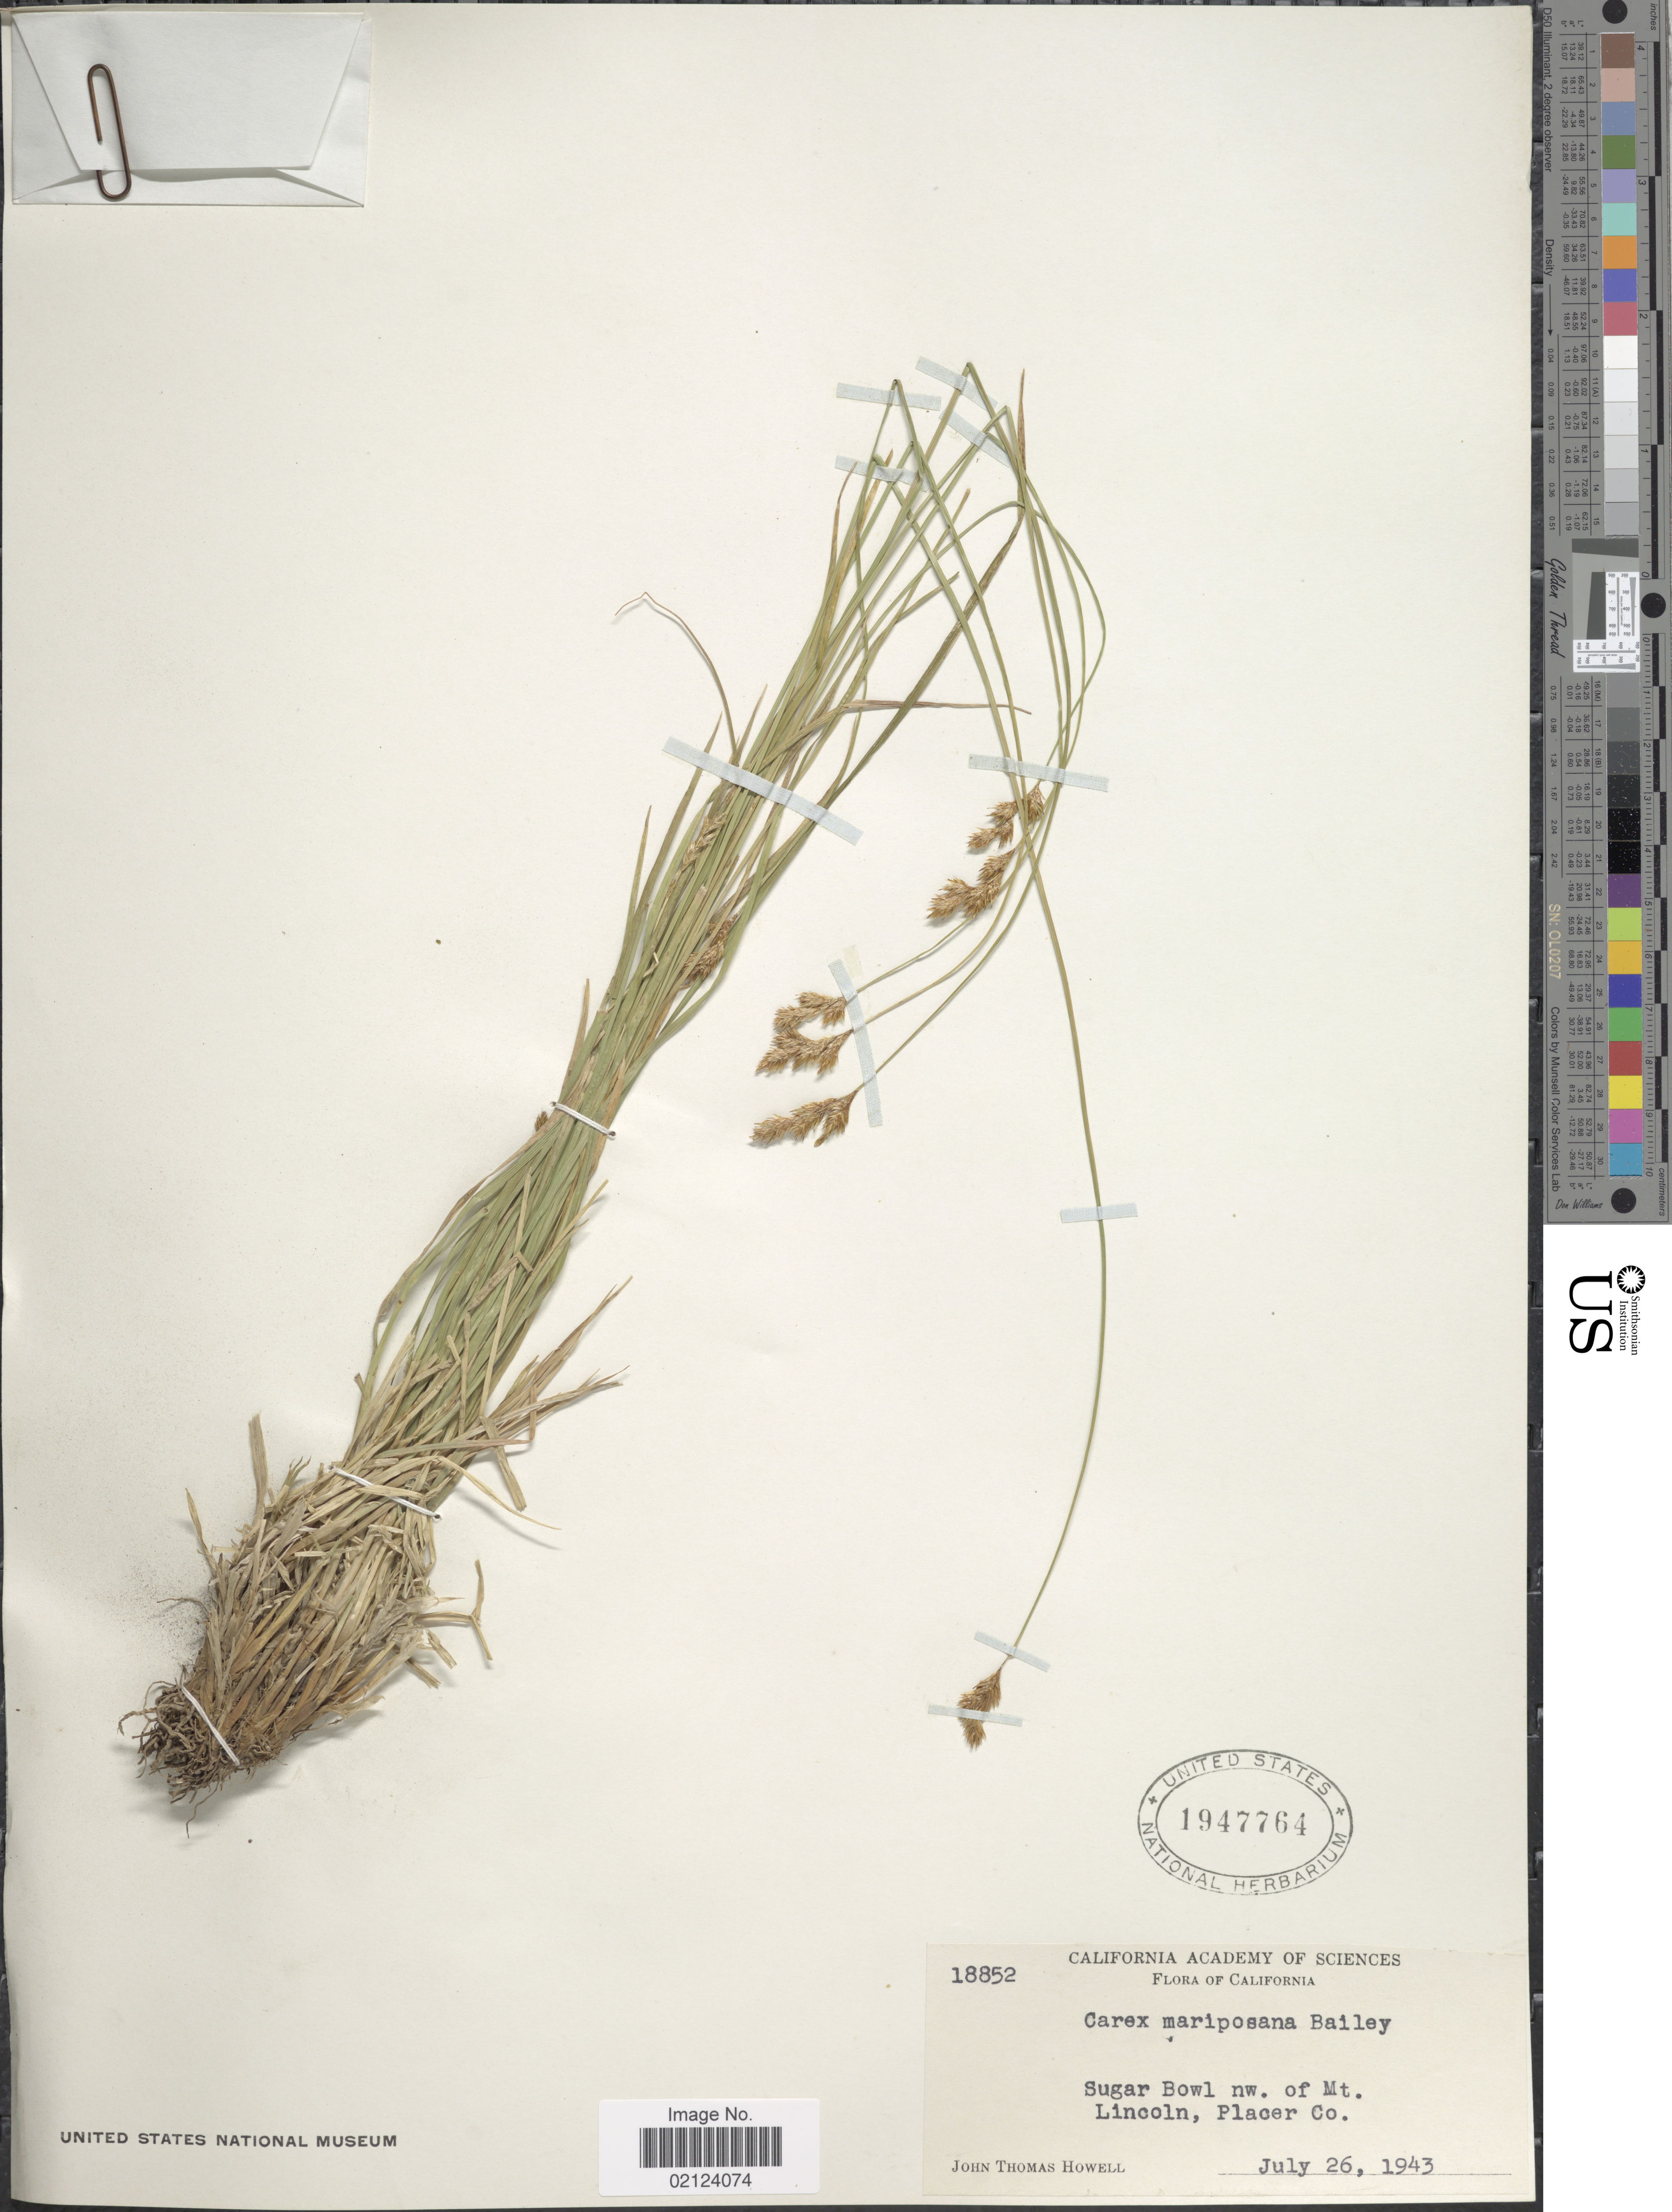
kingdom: Plantae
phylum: Tracheophyta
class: Liliopsida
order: Poales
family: Cyperaceae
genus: Carex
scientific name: Carex mariposana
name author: L.H. Bailey ex Mack.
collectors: J. T. Howell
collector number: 18852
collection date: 1943-07-26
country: United States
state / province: California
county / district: Placer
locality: Sugar Bowl nw. of Mt. Lincoln, Placer Co.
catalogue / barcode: US 1947764